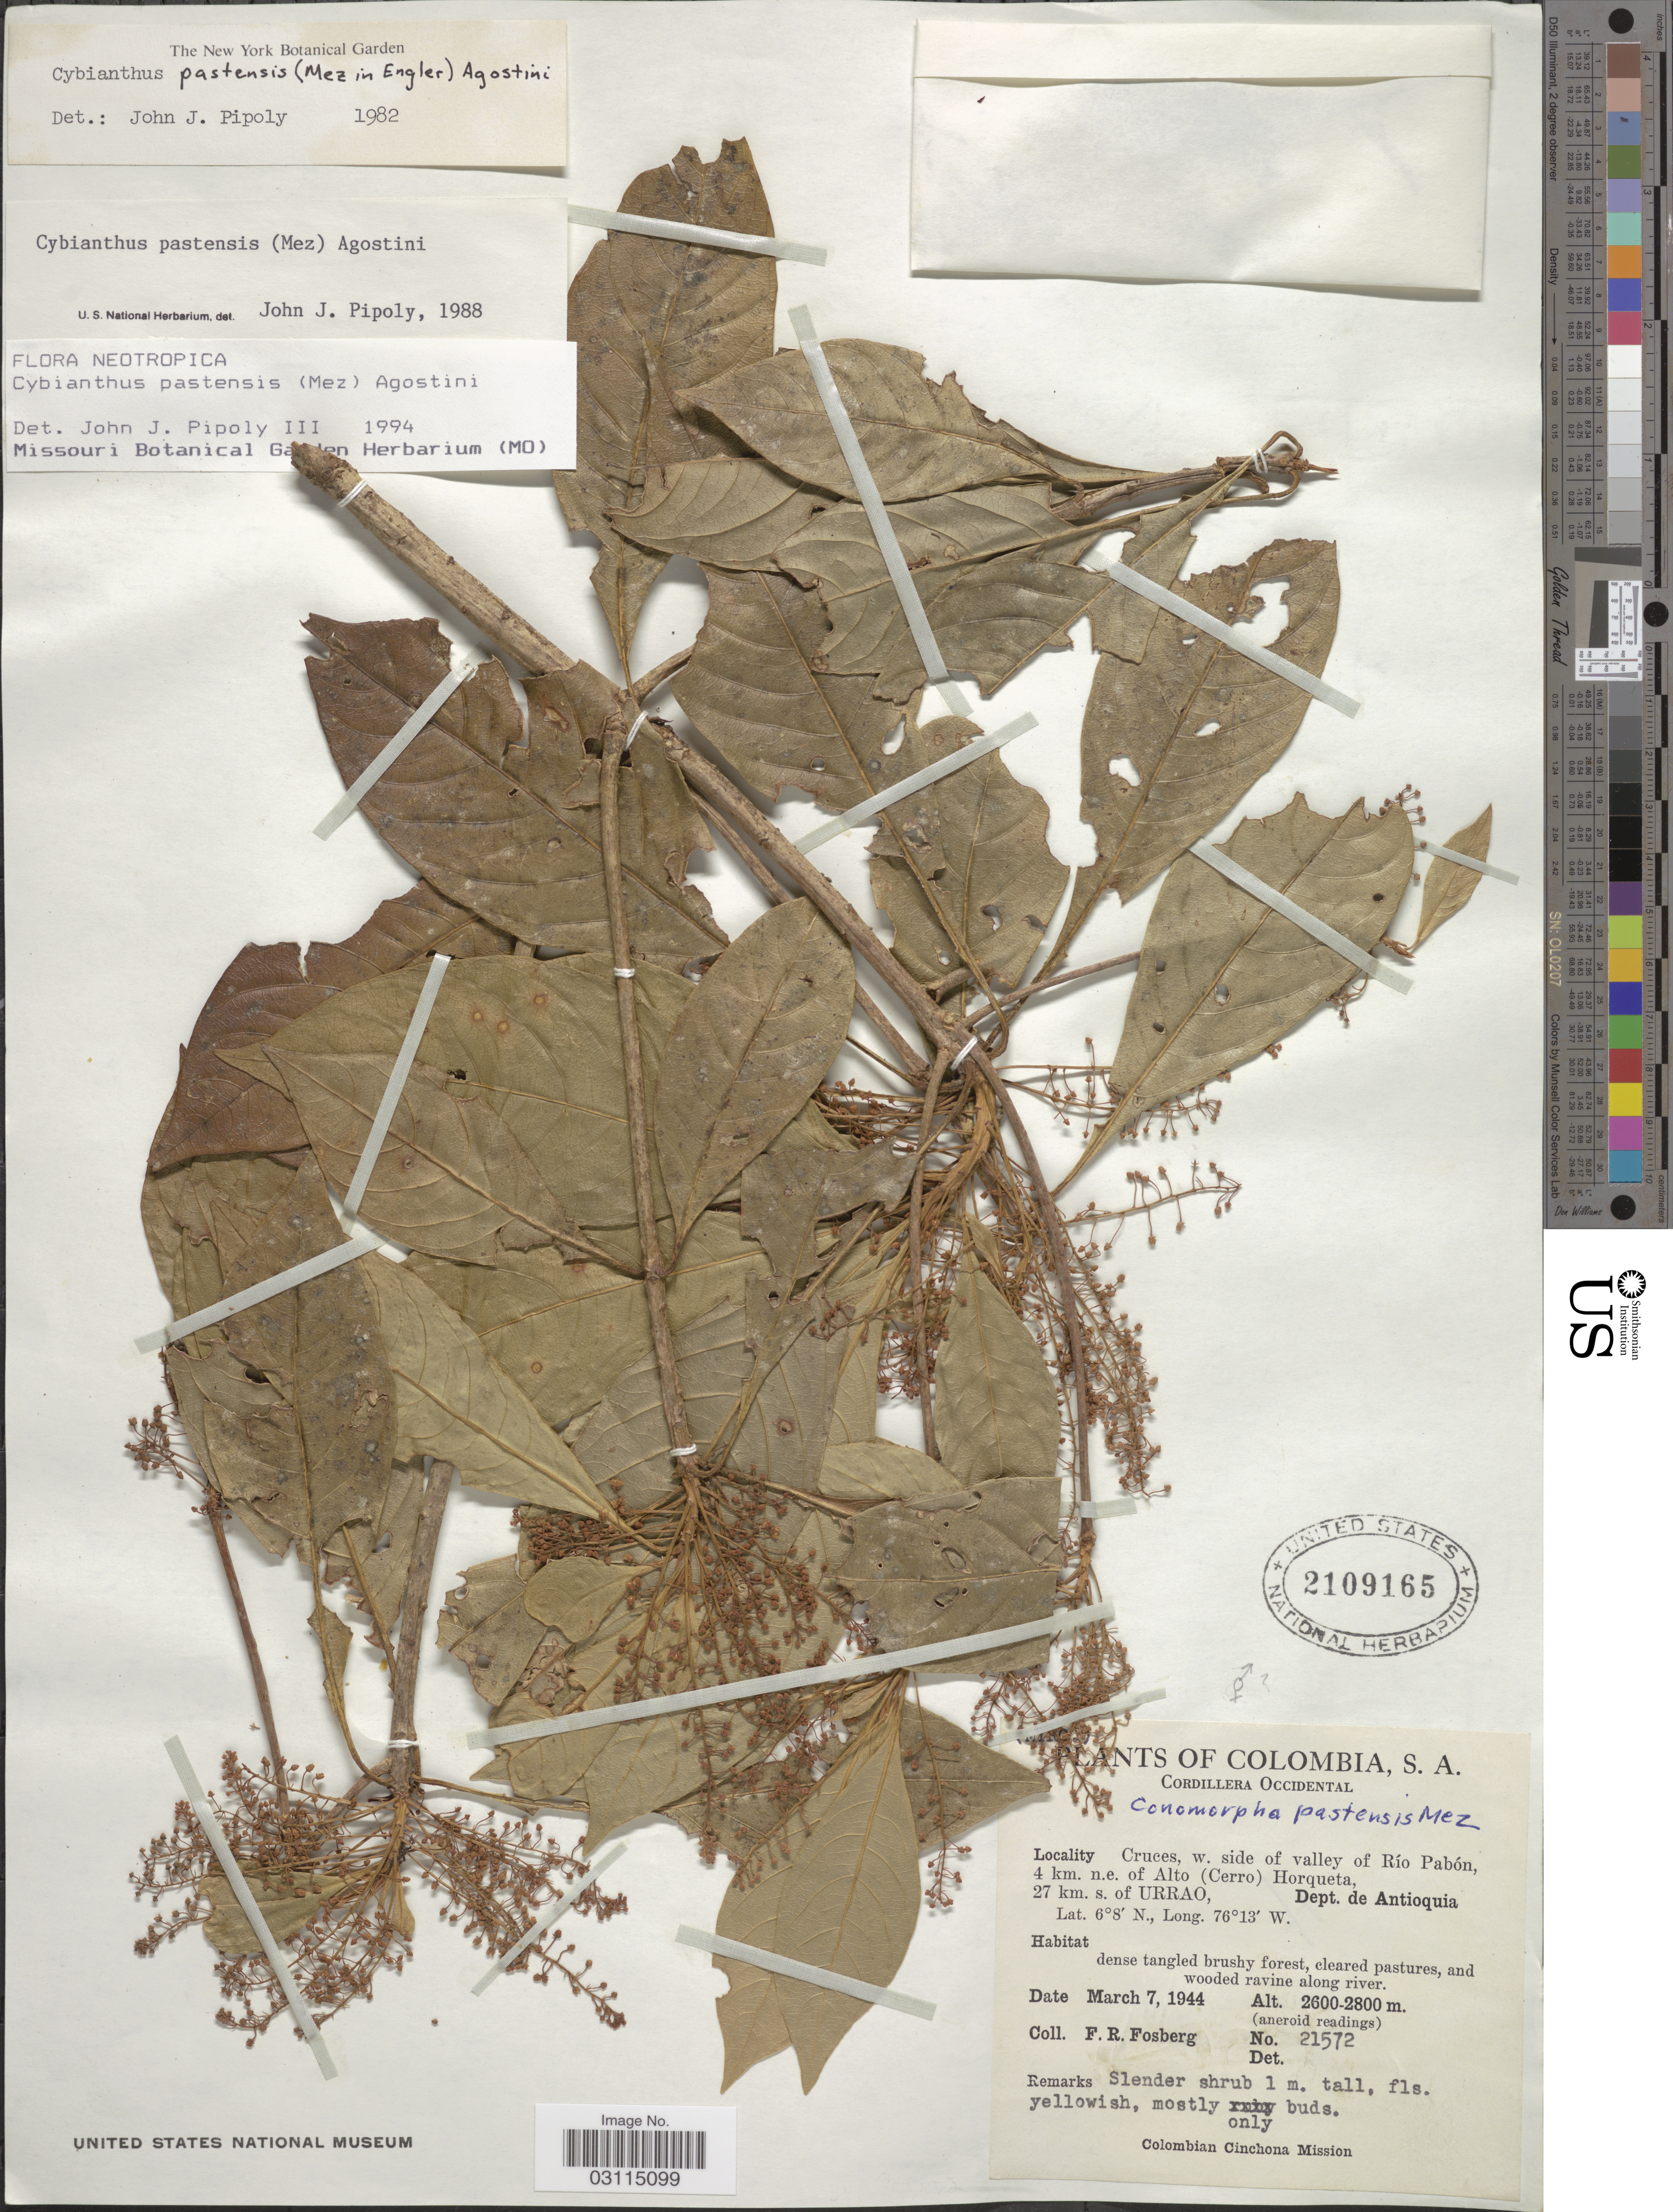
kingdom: Plantae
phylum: Tracheophyta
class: Magnoliopsida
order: Ericales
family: Primulaceae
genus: Cybianthus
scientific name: Cybianthus pastensis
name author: (Mez) G. Agostini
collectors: F. R. Fosberg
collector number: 21572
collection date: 1944-03-07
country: Colombia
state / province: Antioquia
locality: Cordillera Occidental, Cruves, w. side of valley of Río Pabón, 4 km. n.e. of Alto (Cerro) Horqueta, 27 km. s. of Urrao, Dept. de Antioquia.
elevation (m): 2600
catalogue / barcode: US 2109165